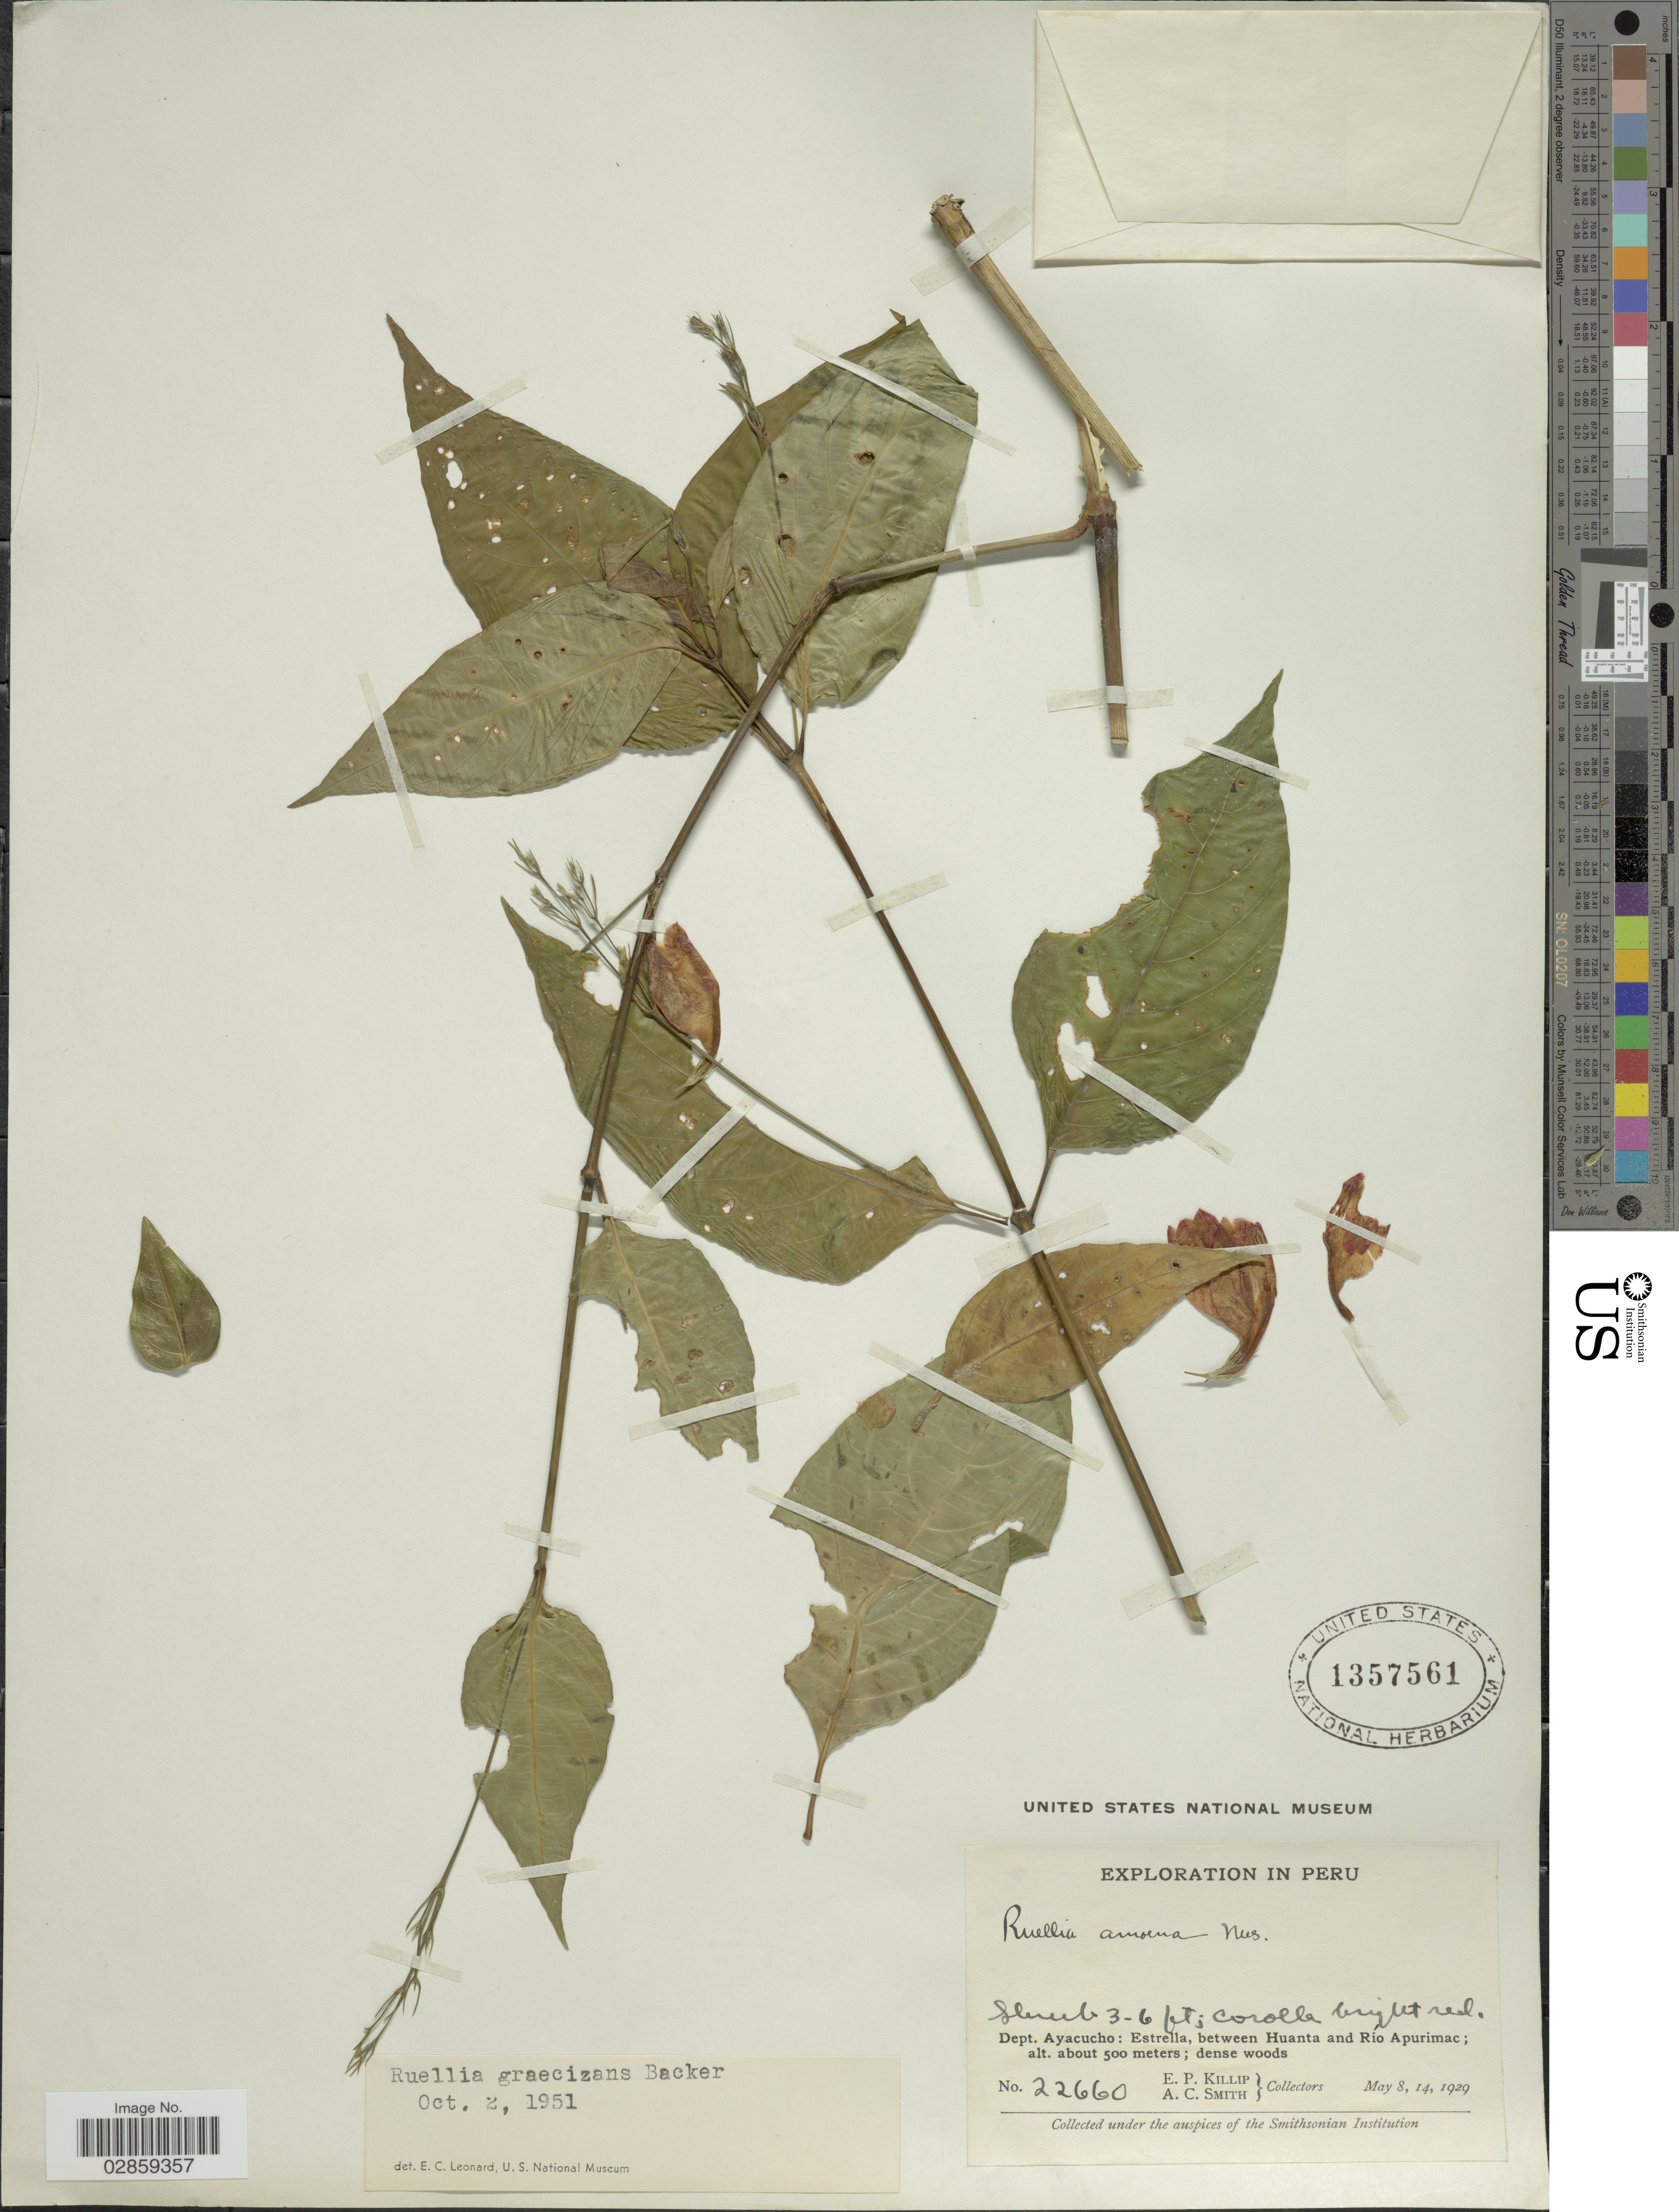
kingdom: Plantae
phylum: Tracheophyta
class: Magnoliopsida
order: Lamiales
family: Acanthaceae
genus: Ruellia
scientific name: Ruellia brevifolia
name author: (Pohl) C. Ezcurra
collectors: E. P. Killip & A. C. Smith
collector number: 22660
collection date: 1929-05-08/1929-05-14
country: Peru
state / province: Ayacucho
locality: Dept. Ayacucho: Estrella, between Huanta and Río Apurimac.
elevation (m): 500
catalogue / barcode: US 1357561